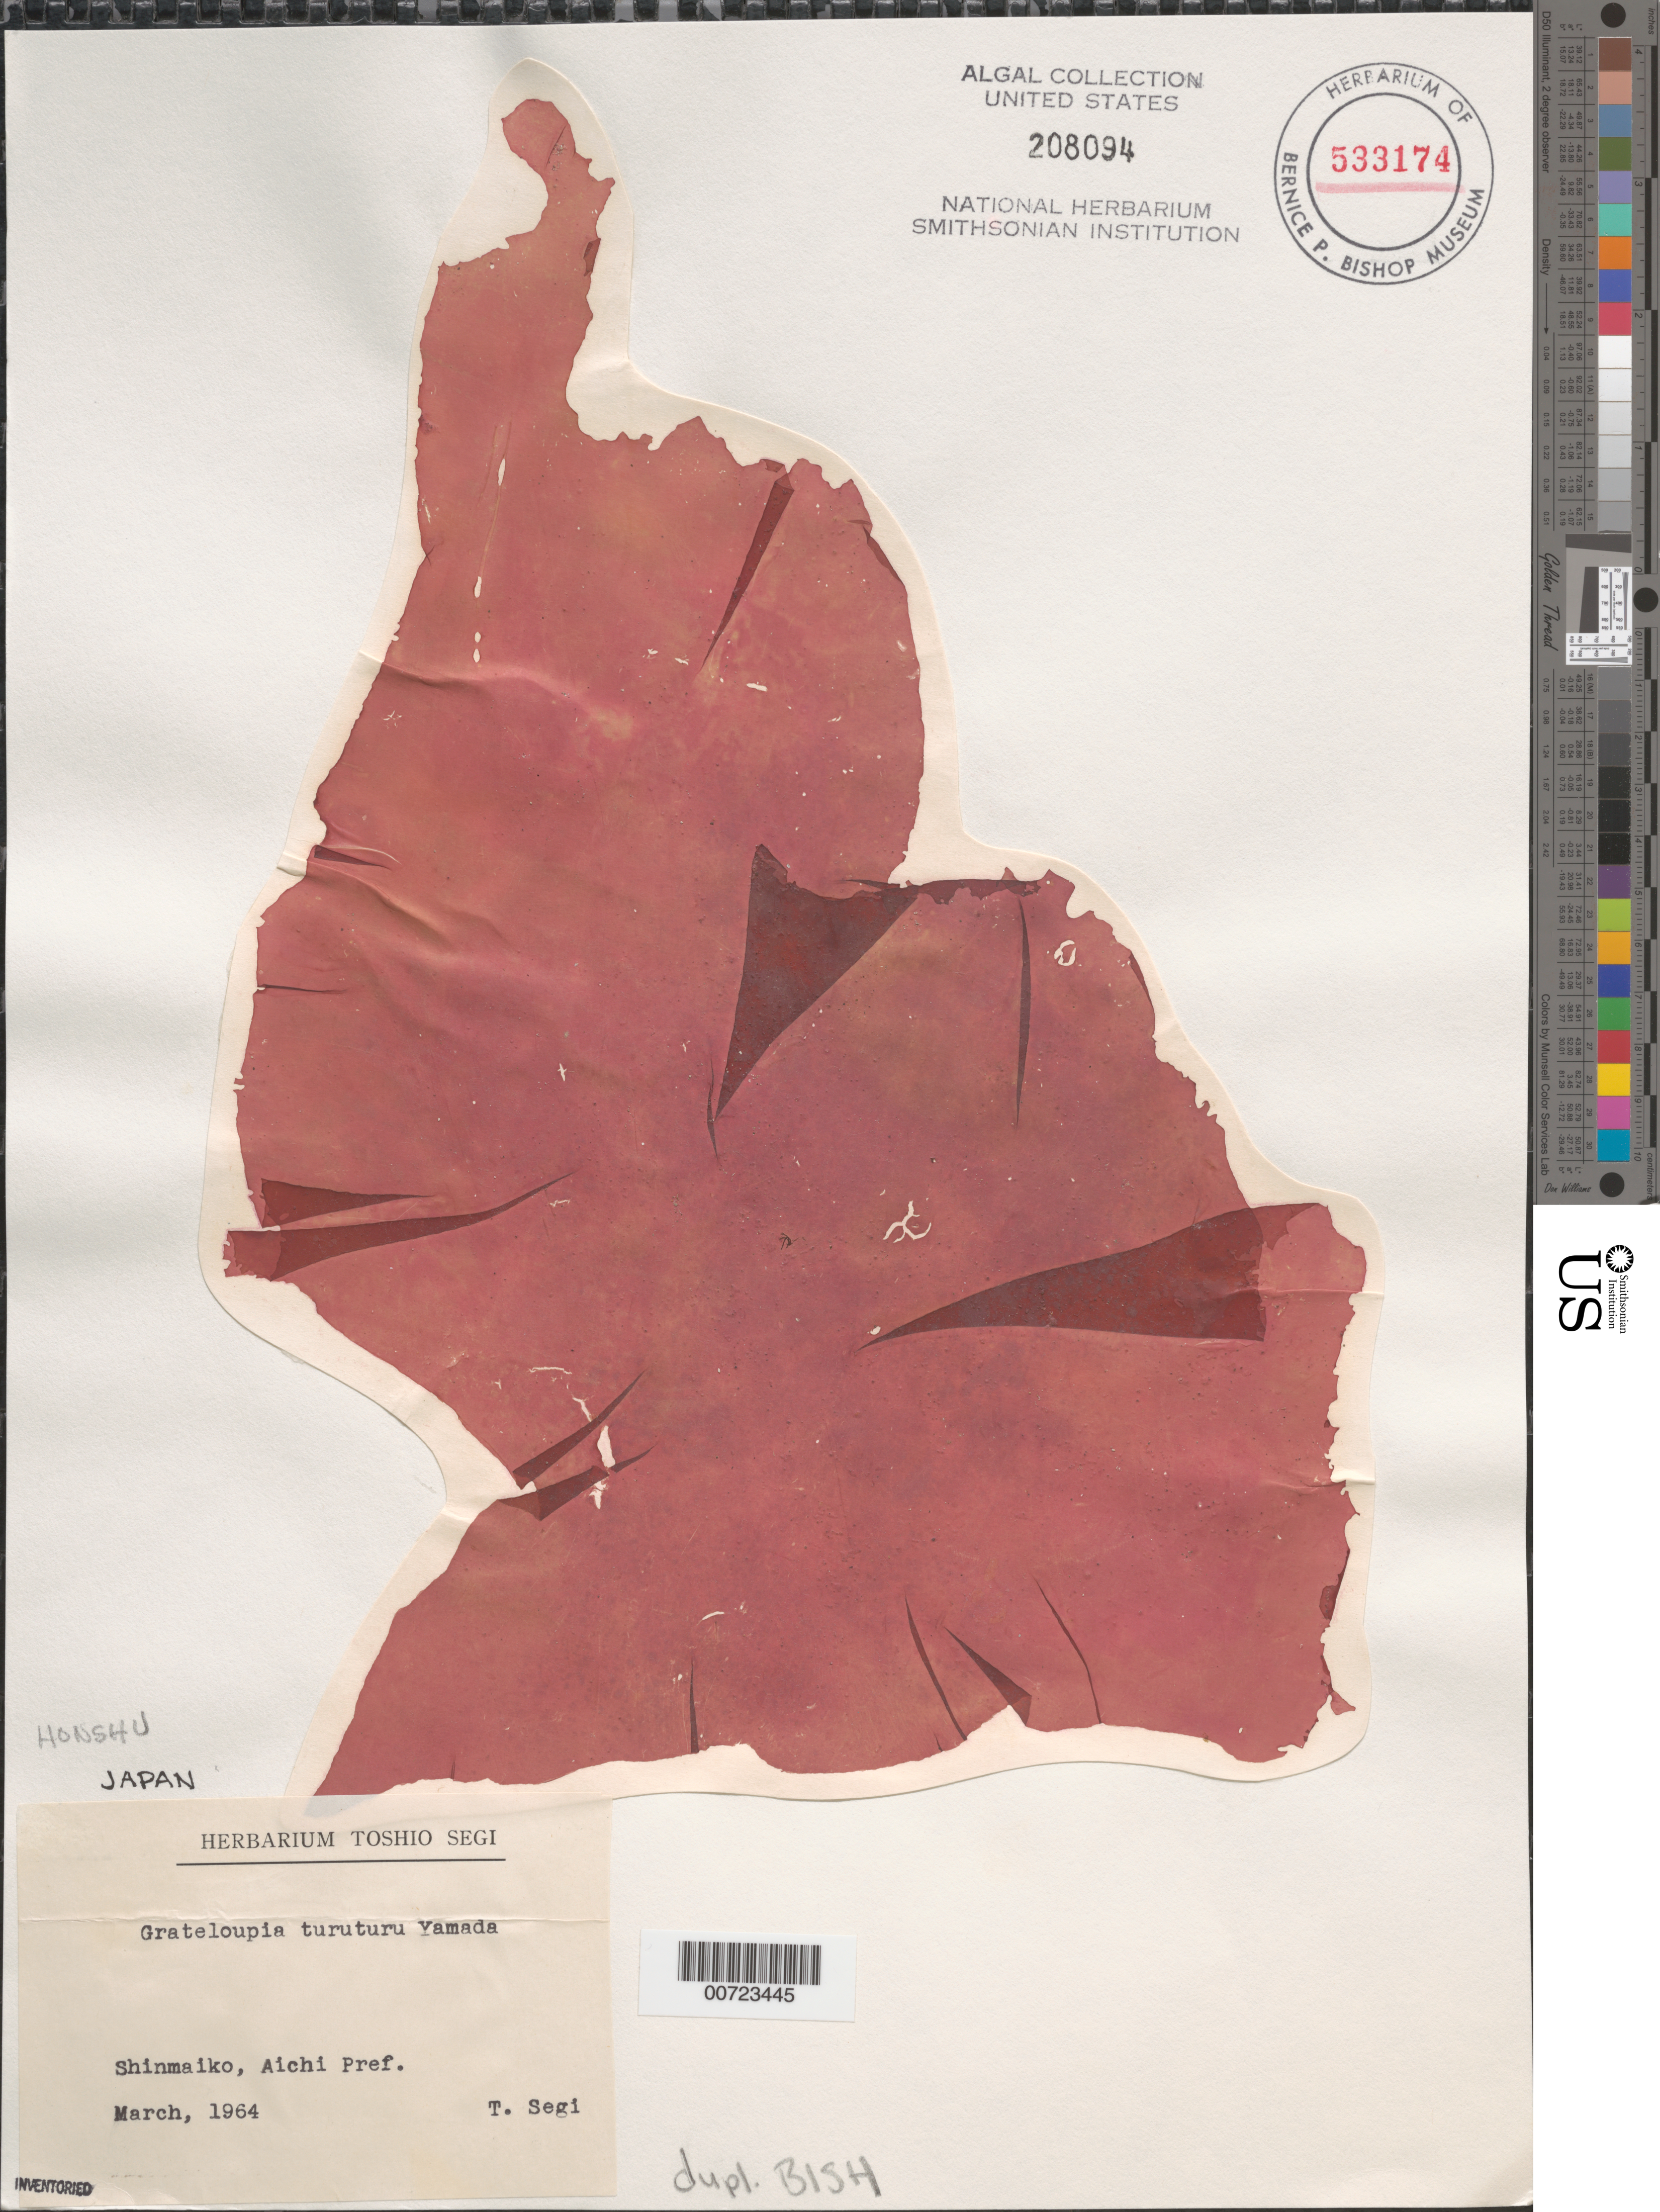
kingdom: Plantae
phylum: Rhodophyta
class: Florideophyceae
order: Halymeniales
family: Halymeniaceae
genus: Grateloupia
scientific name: Grateloupia turuturu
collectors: T. Segi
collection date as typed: Mar 1964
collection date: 1964-03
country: Japan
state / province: Aiti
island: Honshu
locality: Shinmaiko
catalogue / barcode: US 208094